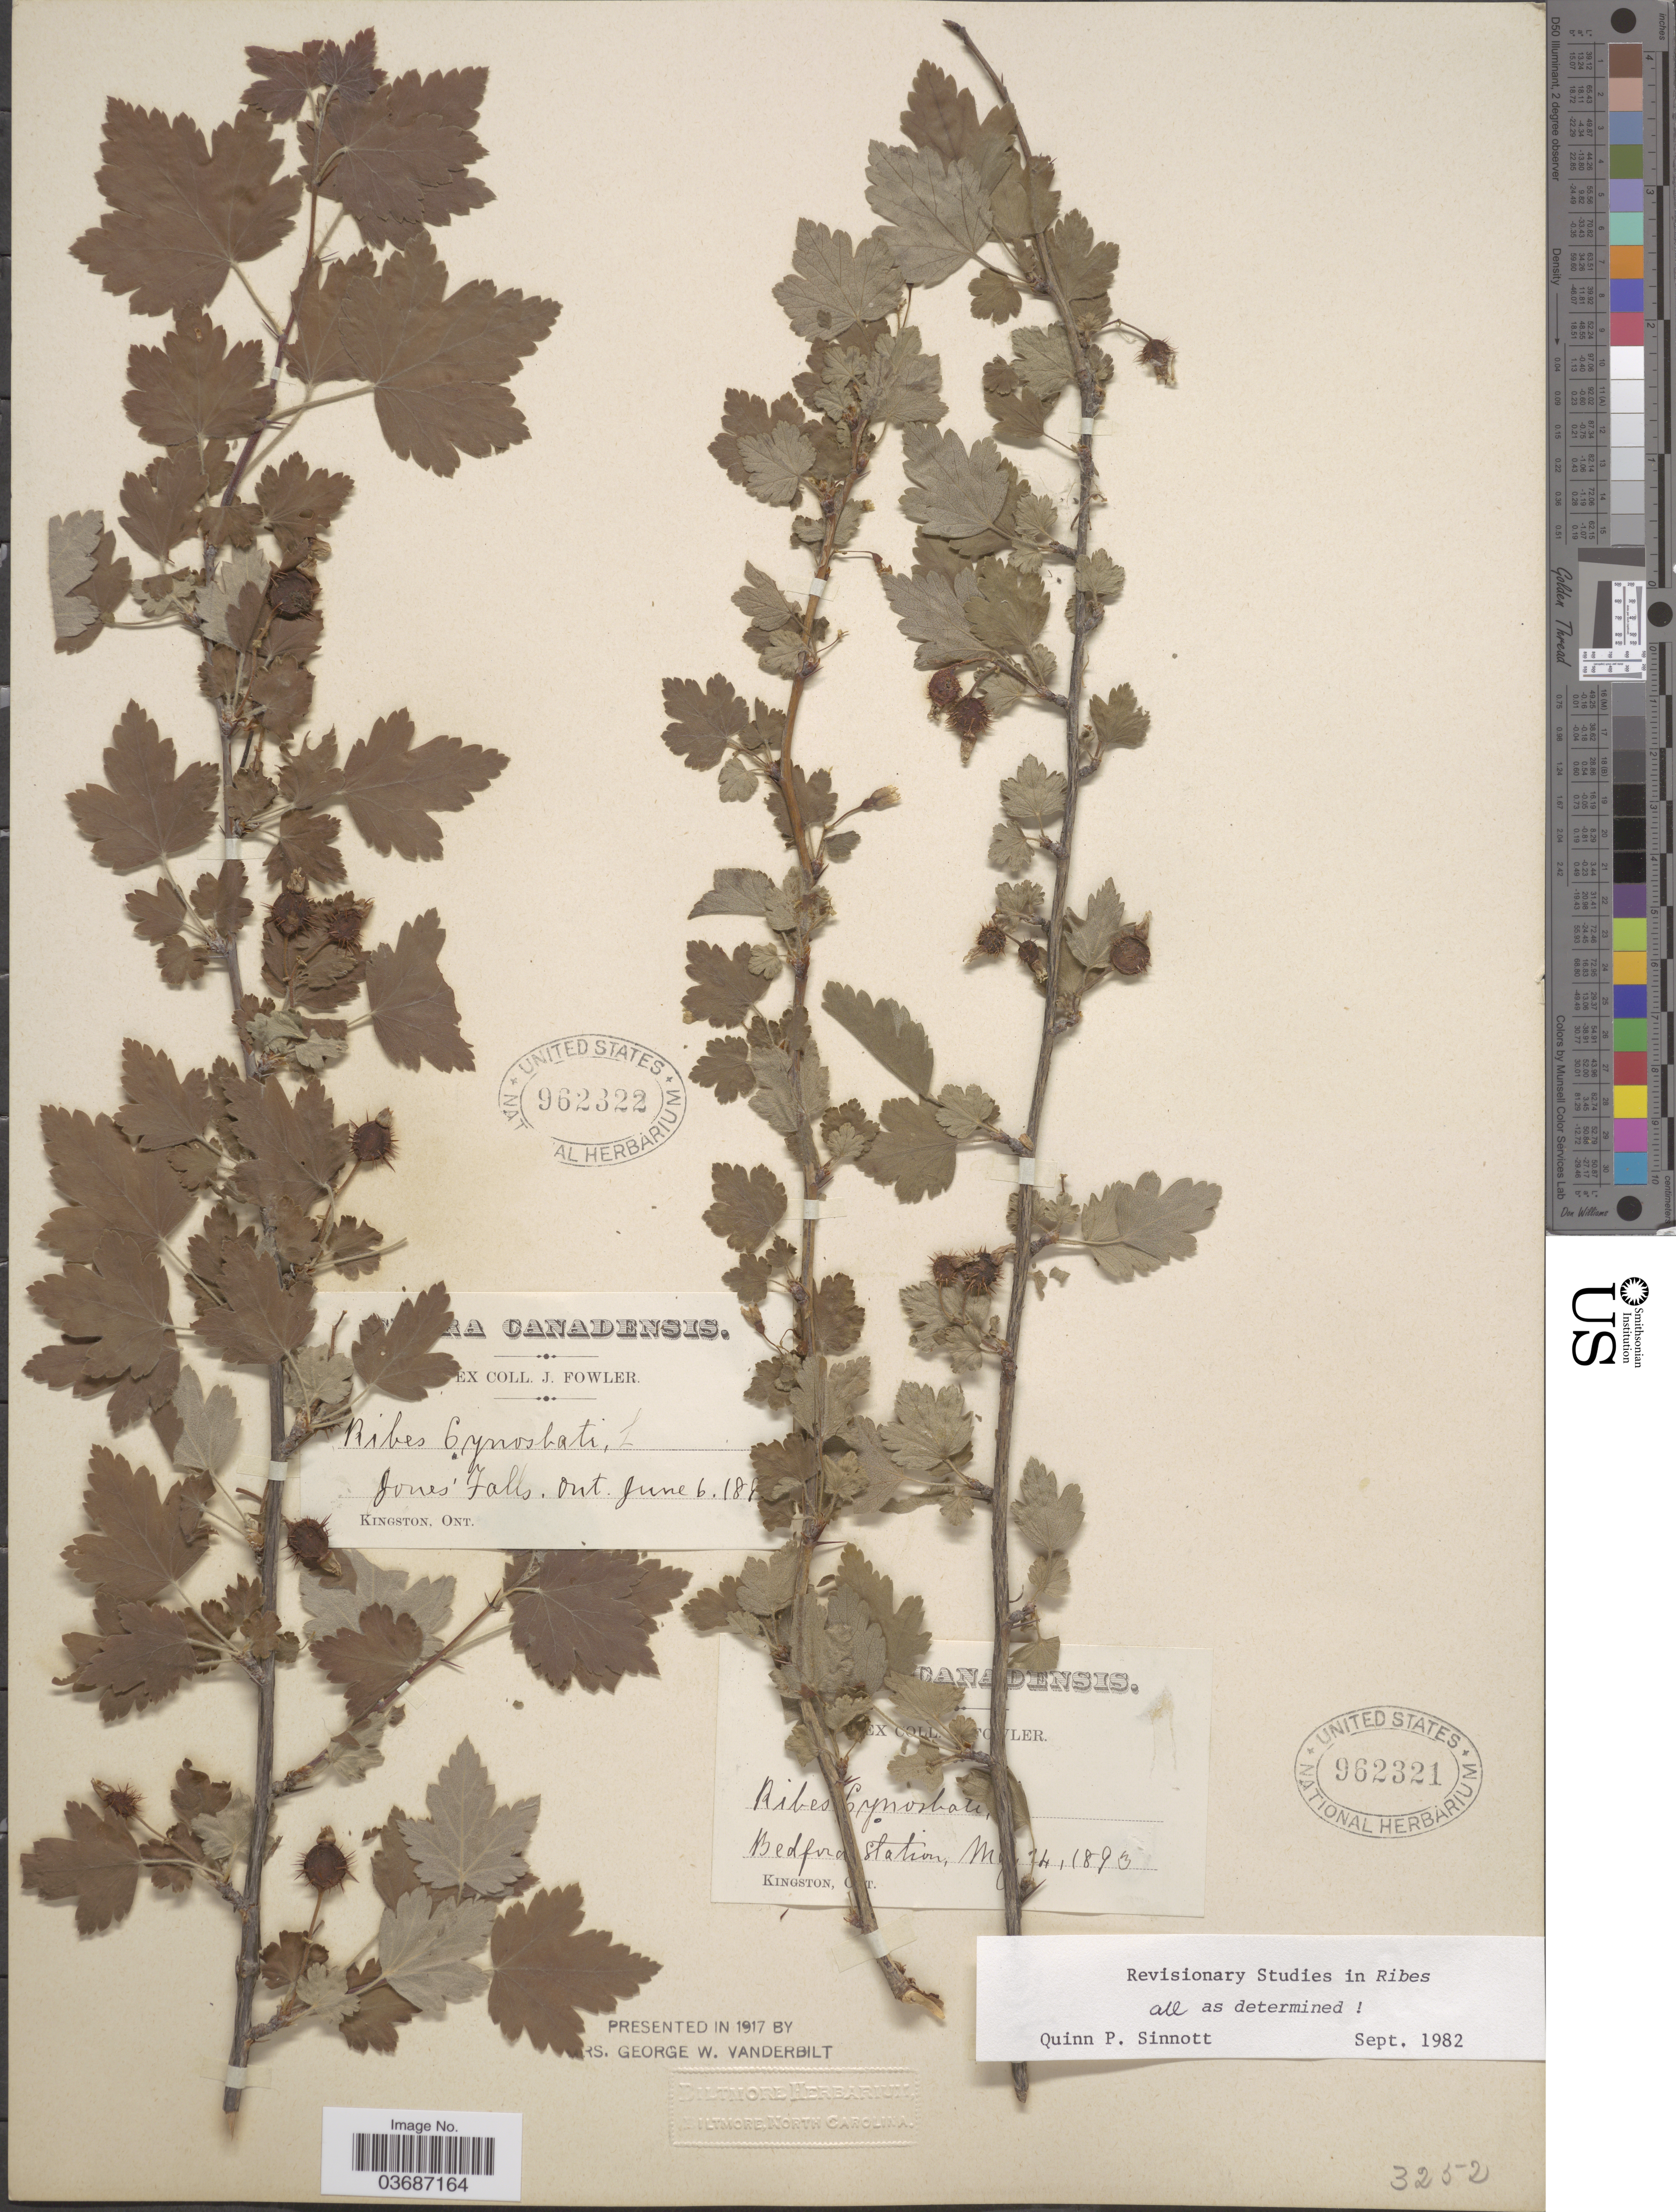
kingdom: Plantae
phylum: Tracheophyta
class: Magnoliopsida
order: Saxifragales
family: Grossulariaceae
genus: Ribes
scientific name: Ribes cynosbati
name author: L.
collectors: J. Fowler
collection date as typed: June 6. 189!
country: Canada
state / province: Ontario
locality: Jones' Falls.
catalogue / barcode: US 962322